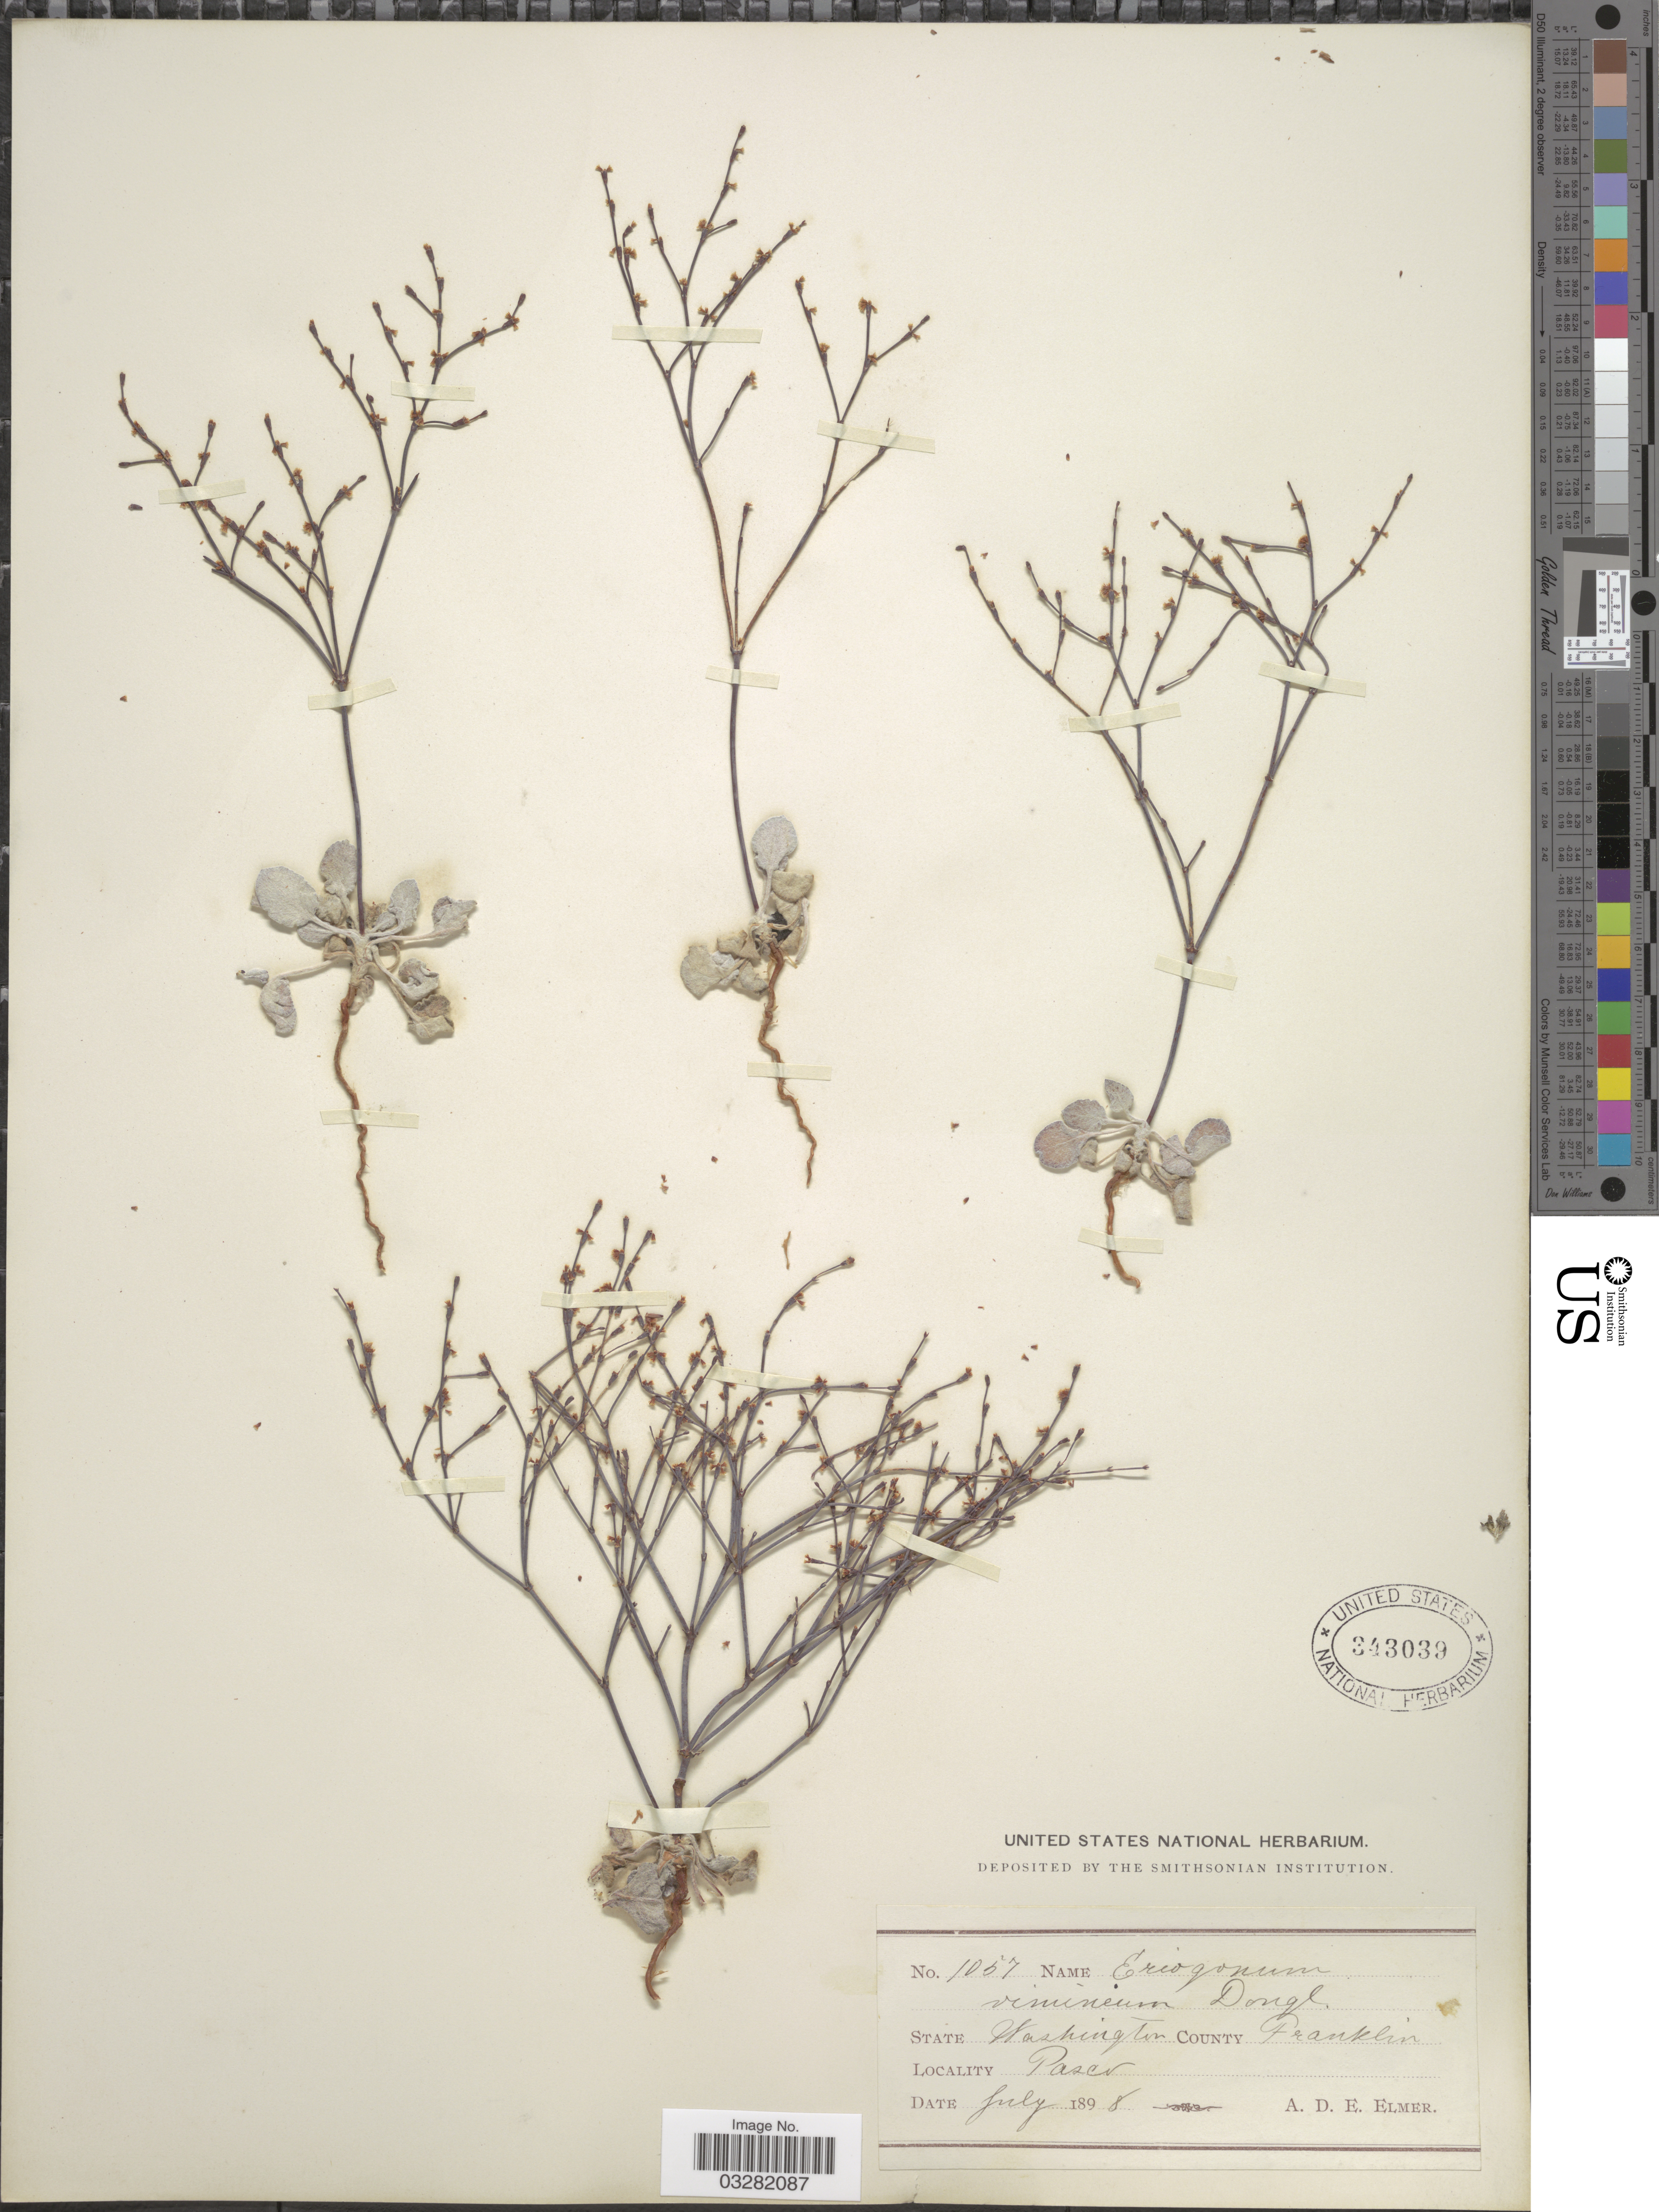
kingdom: Plantae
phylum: Tracheophyta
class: Magnoliopsida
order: Caryophyllales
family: Polygonaceae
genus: Eriogonum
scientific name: Eriogonum vimineum var. vimineum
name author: Douglas ex Benth.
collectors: A. D. E. Elmer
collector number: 1057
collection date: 1898-07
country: United States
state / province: Washington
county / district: Franklin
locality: County Franklin. Pasco.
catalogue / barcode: US 343039